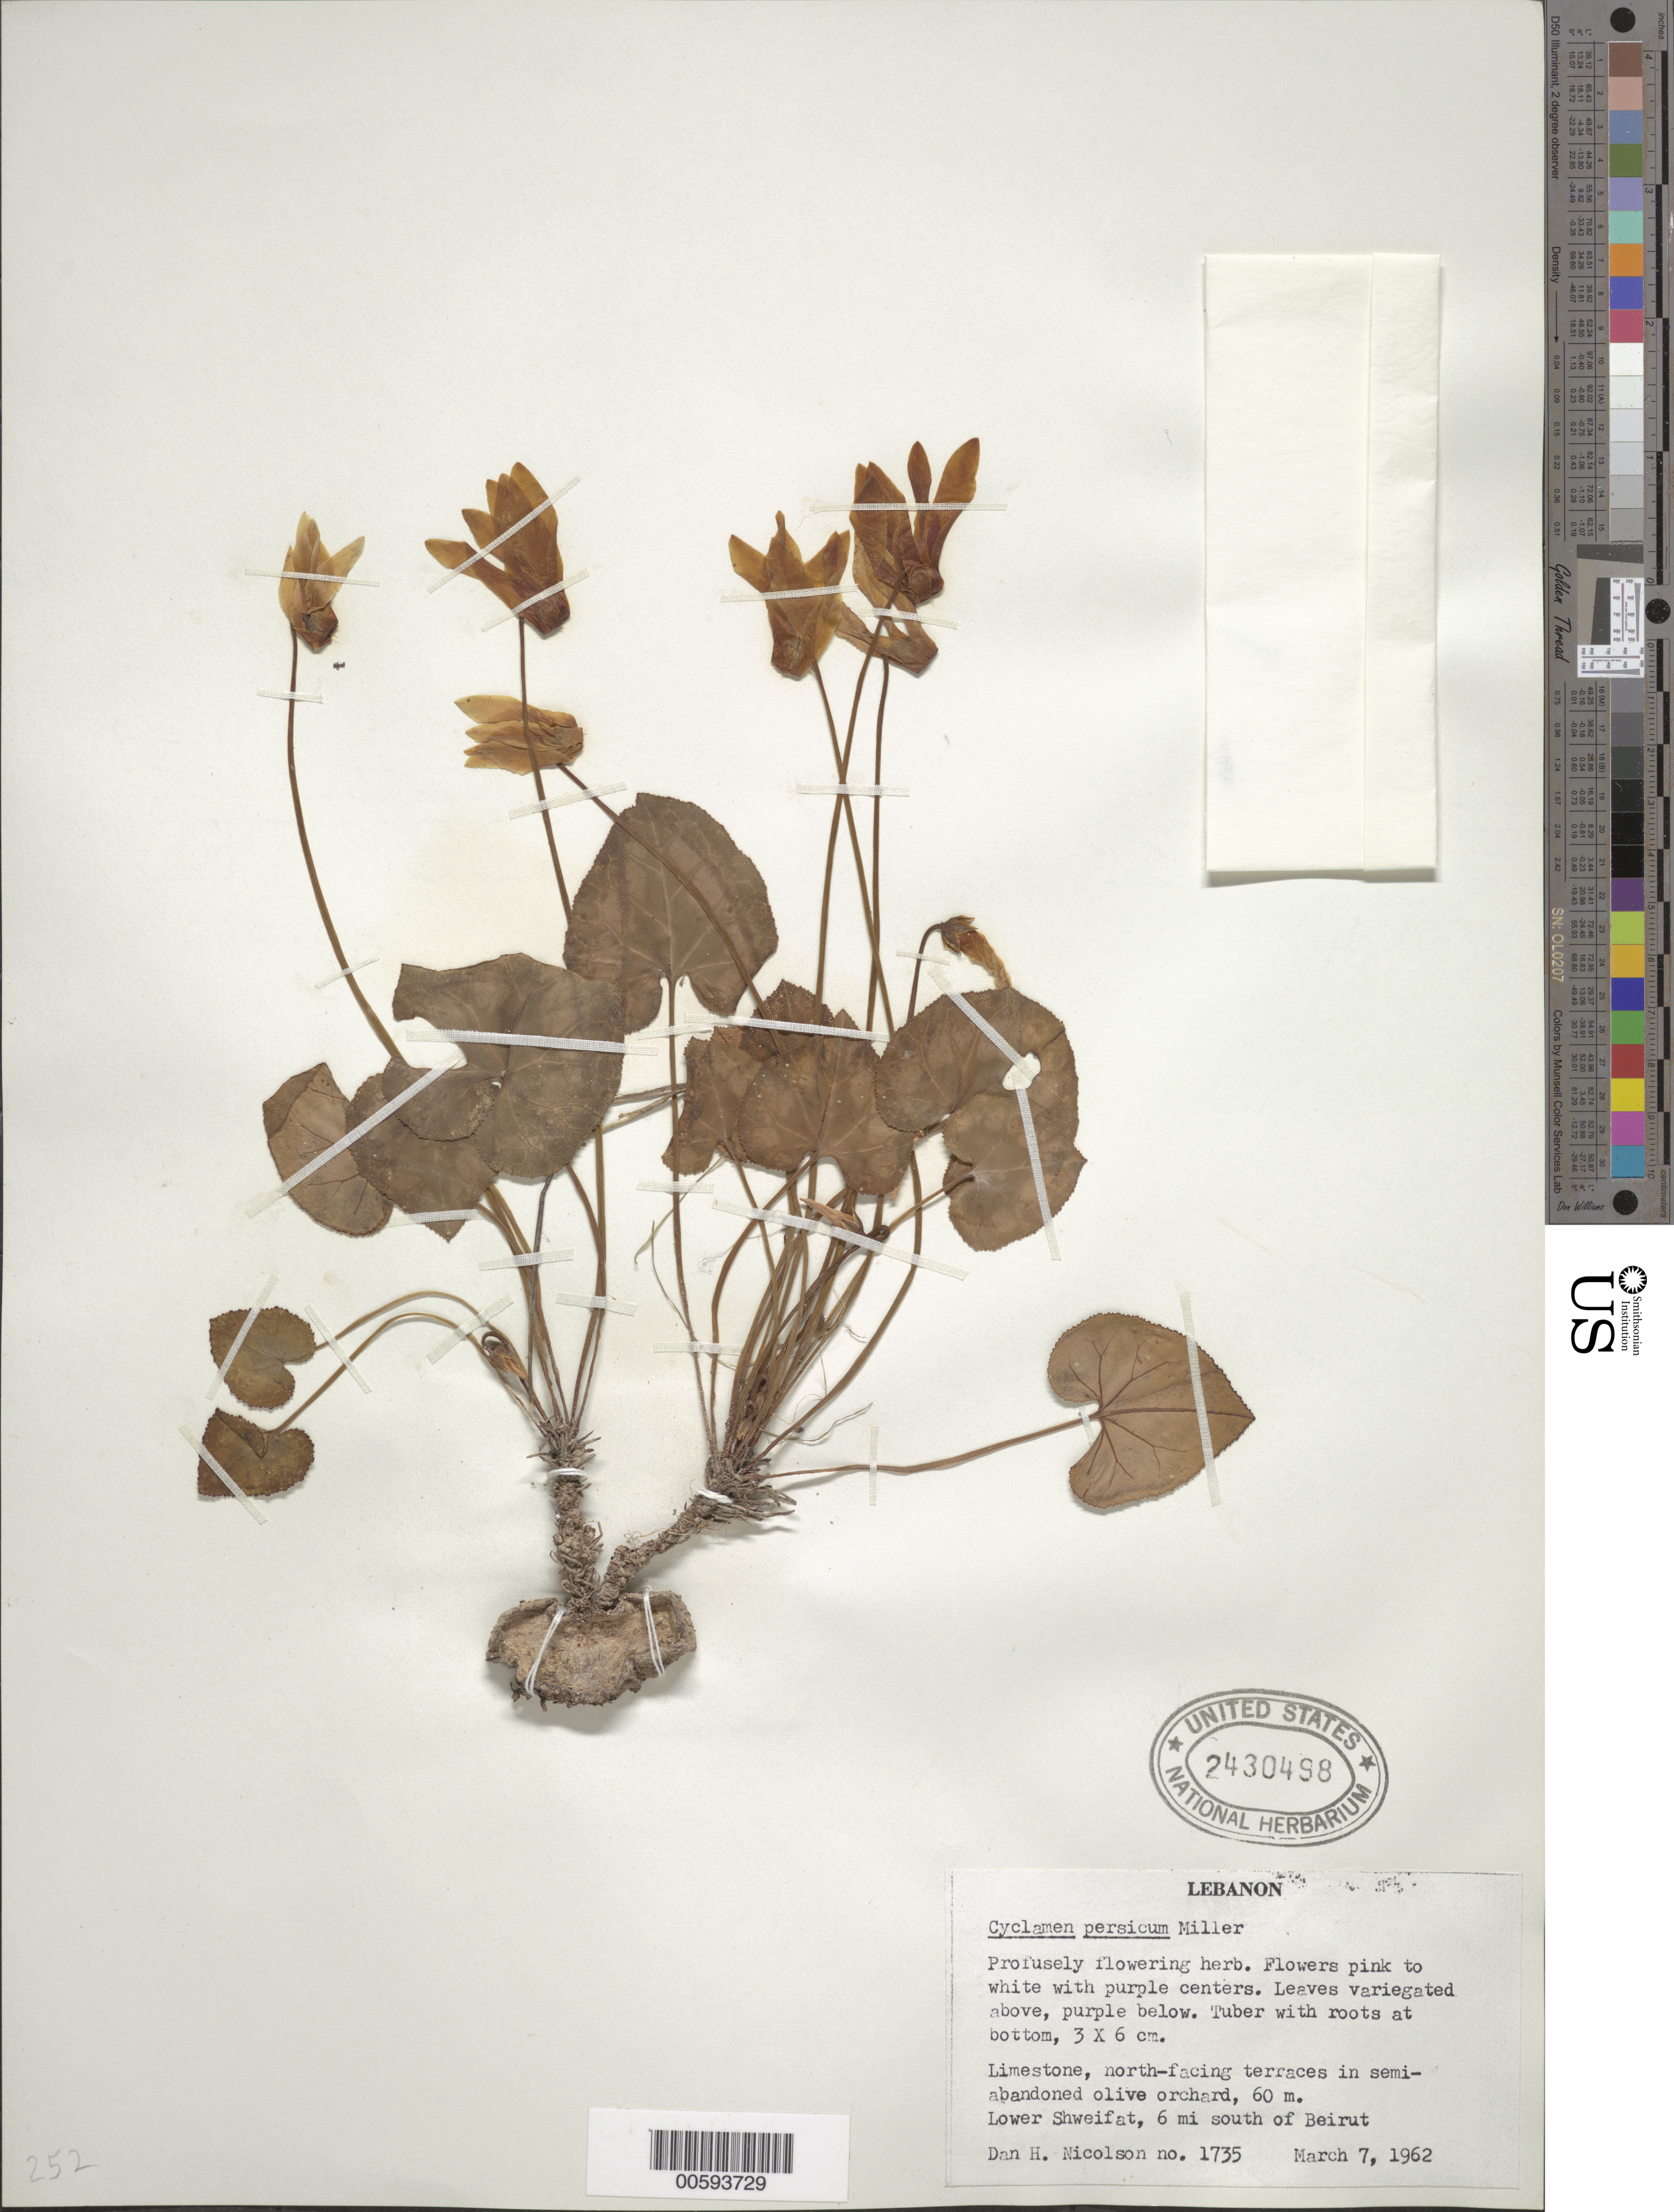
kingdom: Plantae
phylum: Tracheophyta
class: Magnoliopsida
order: Ericales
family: Primulaceae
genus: Cyclamen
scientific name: Cyclamen persicum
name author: Mill.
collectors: D. H. Nicolson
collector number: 1735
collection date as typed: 07 Mar 1962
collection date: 1962-03-07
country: Lebanon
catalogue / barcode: US 2430498